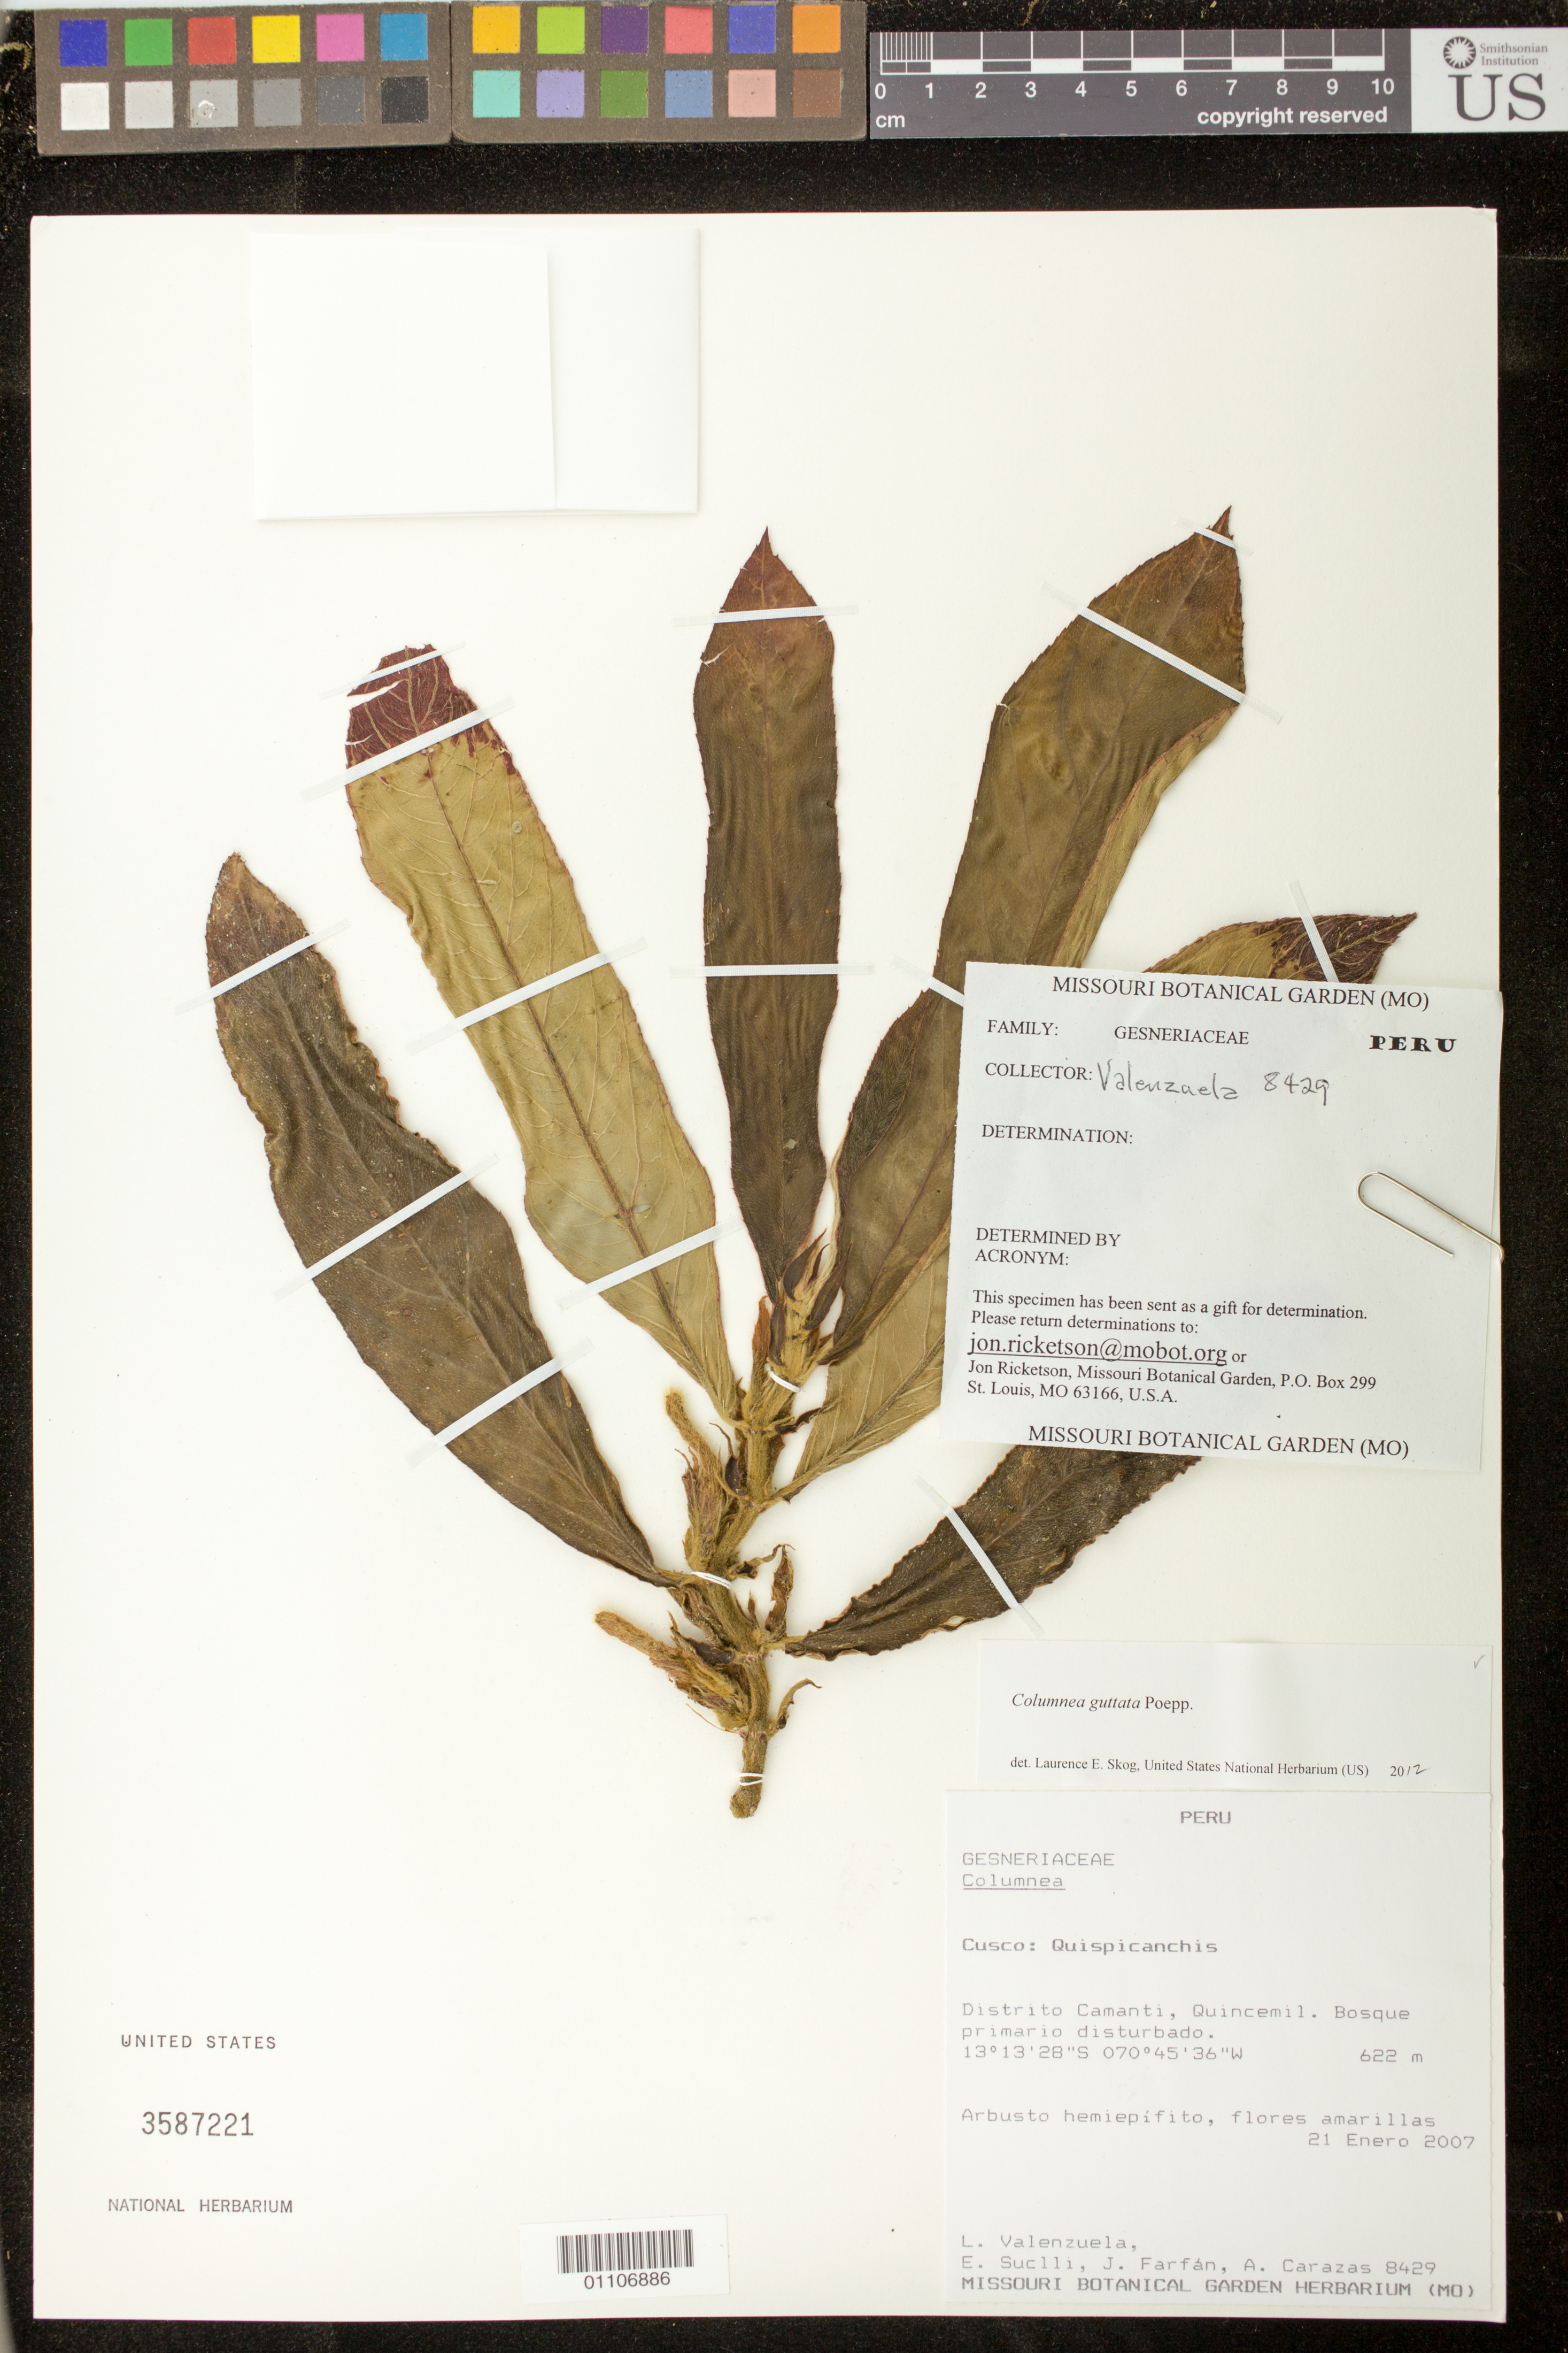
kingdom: Plantae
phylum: Tracheophyta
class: Magnoliopsida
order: Lamiales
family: Gesneriaceae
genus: Columnea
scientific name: Columnea guttata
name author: Poepp.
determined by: Skog, Laurence E.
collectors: L. Valenzuela, E. Suclli, J. Farfán & A. Carazas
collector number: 8429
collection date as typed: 21 Jan 2007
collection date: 2007-01-21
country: Peru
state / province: Cusco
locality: Distrito Camanti, Quincemil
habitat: Bosque primario disturbado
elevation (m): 622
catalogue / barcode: US 3587221